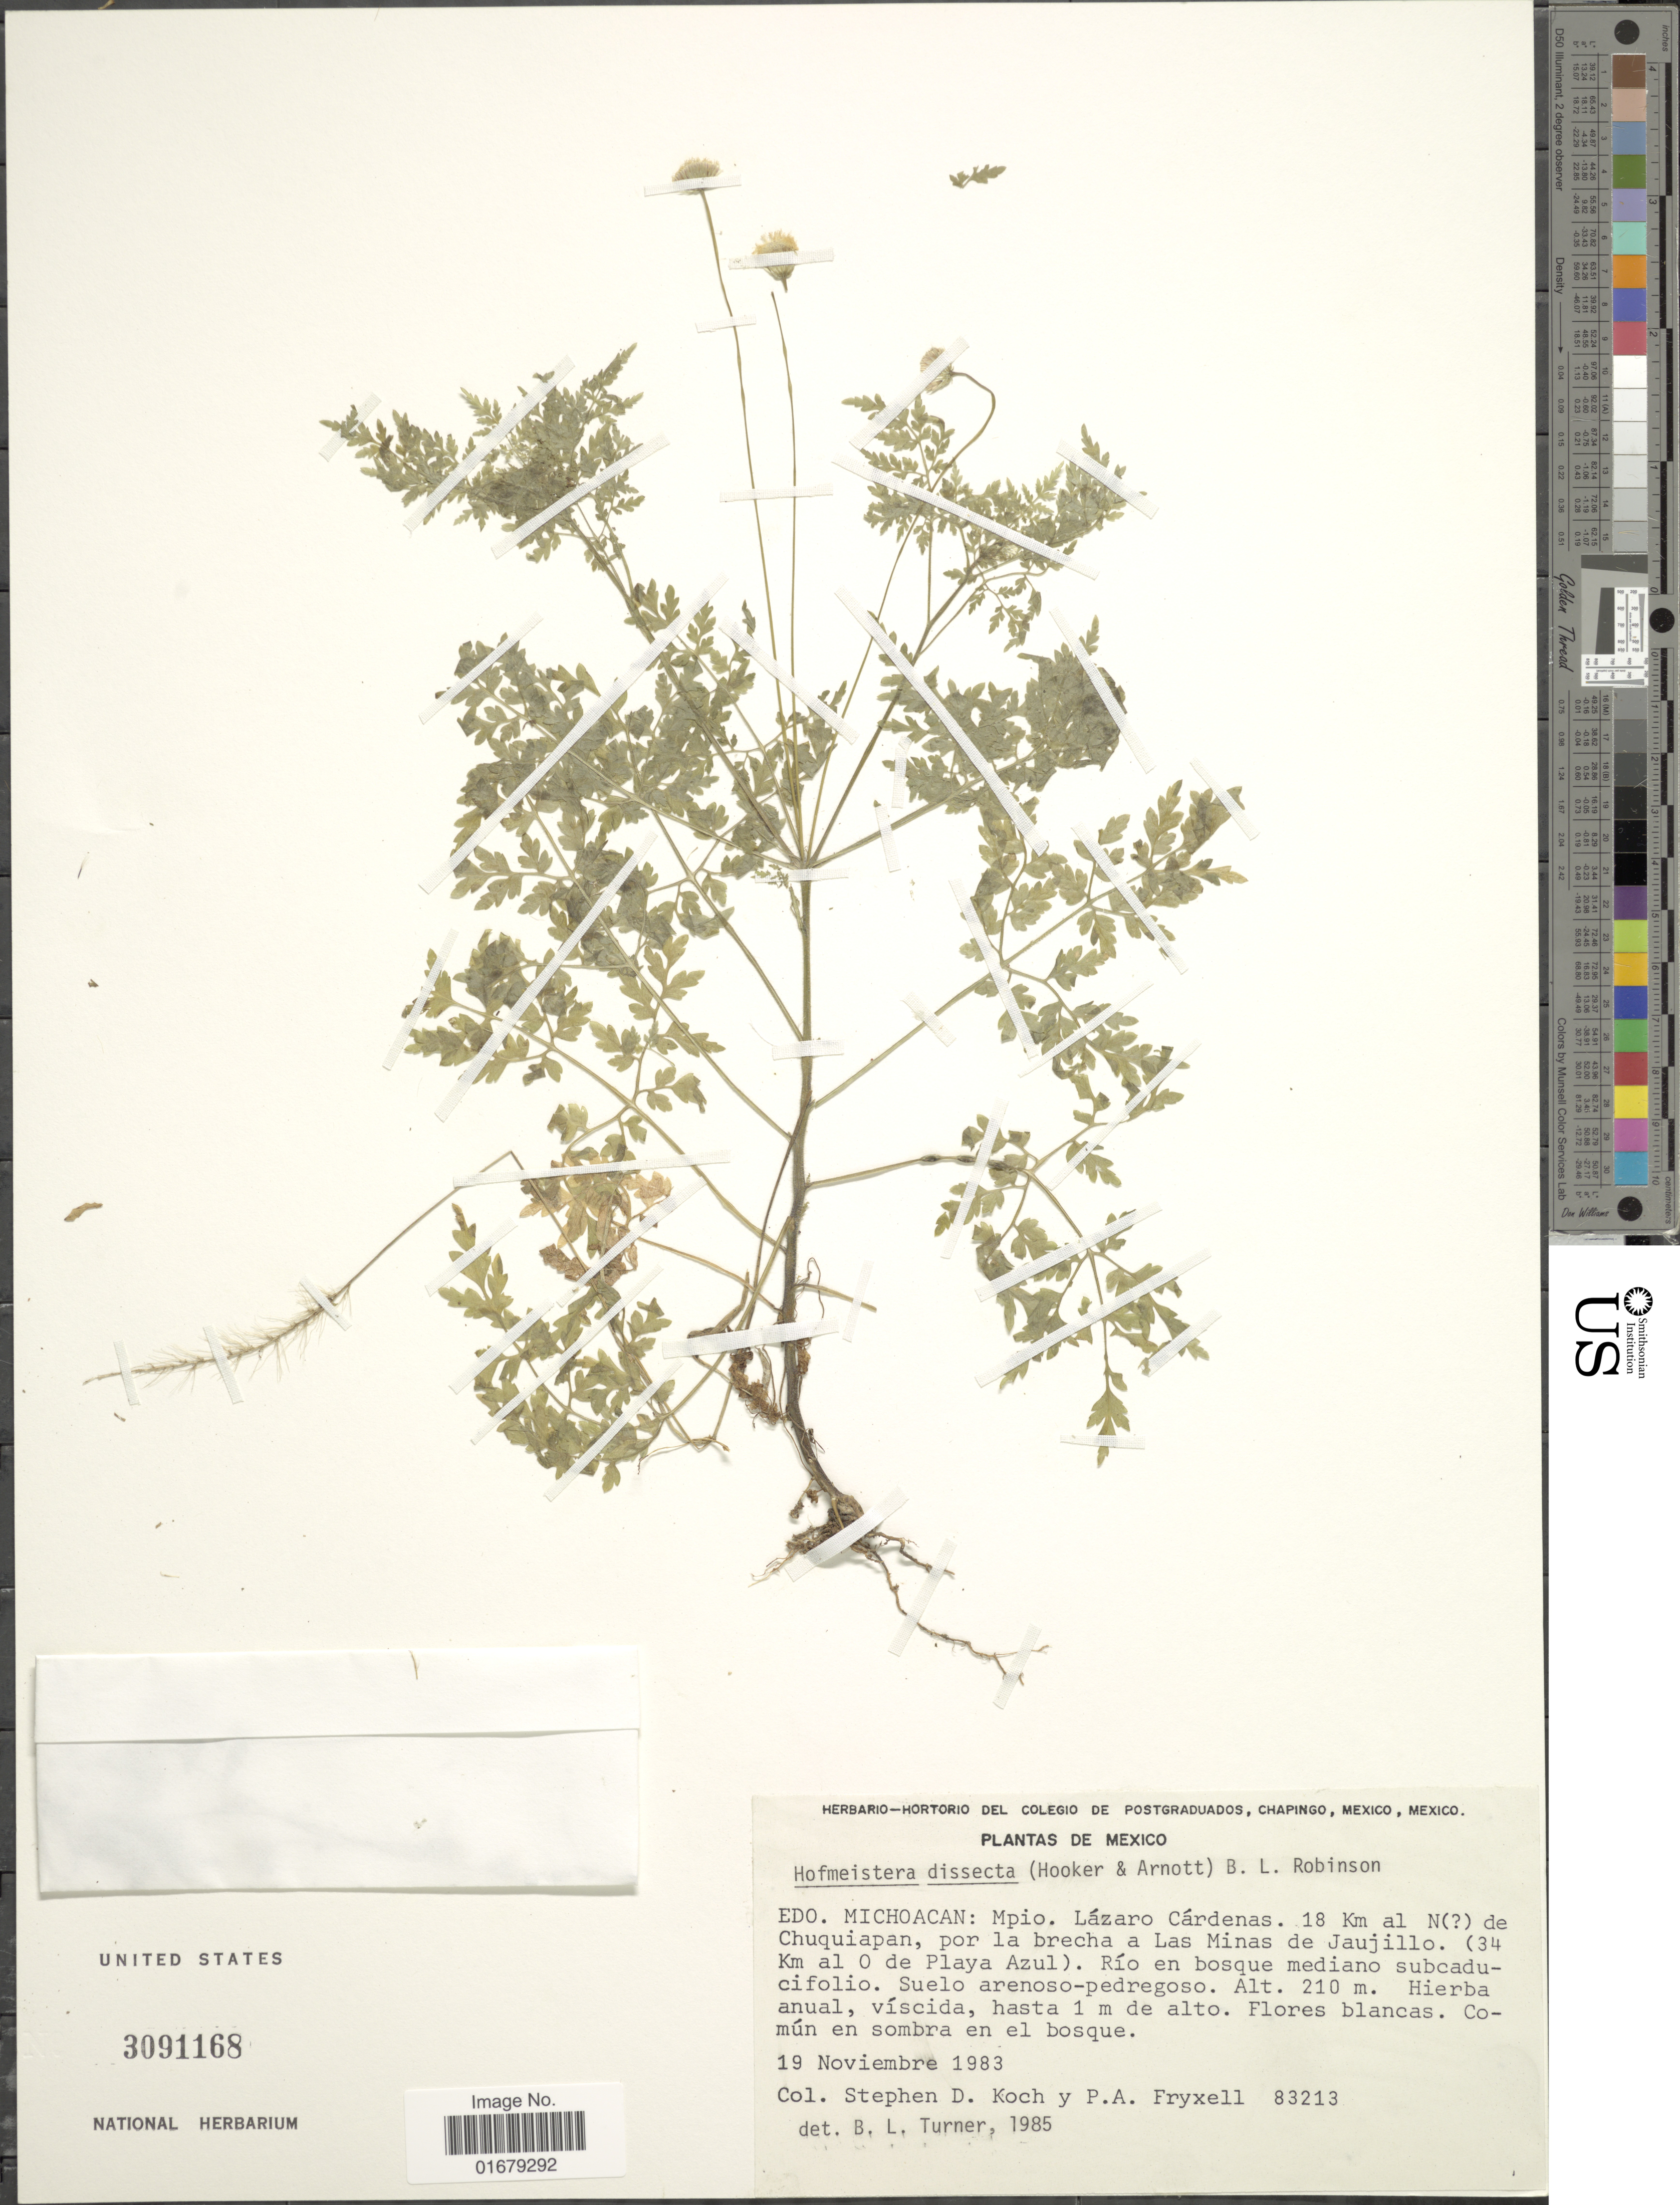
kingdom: Plantae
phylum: Tracheophyta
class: Magnoliopsida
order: Asterales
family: Asteraceae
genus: Hofmeisteria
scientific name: Hofmeisteria dissecta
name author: (Hook.) R.M. King & H. Rob.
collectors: S. D. Koch & P. A. Fryxell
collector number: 83213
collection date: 1983-11-19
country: Mexico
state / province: Michoacán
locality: Mpio. Lazaro Cardenas. 18 km al N( [unsure placement]) de Chuquiapan, por la brecha a Las Minas de Jaujillo. ( 34 km al o de Playa Azul ).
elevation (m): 210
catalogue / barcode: US 3091168